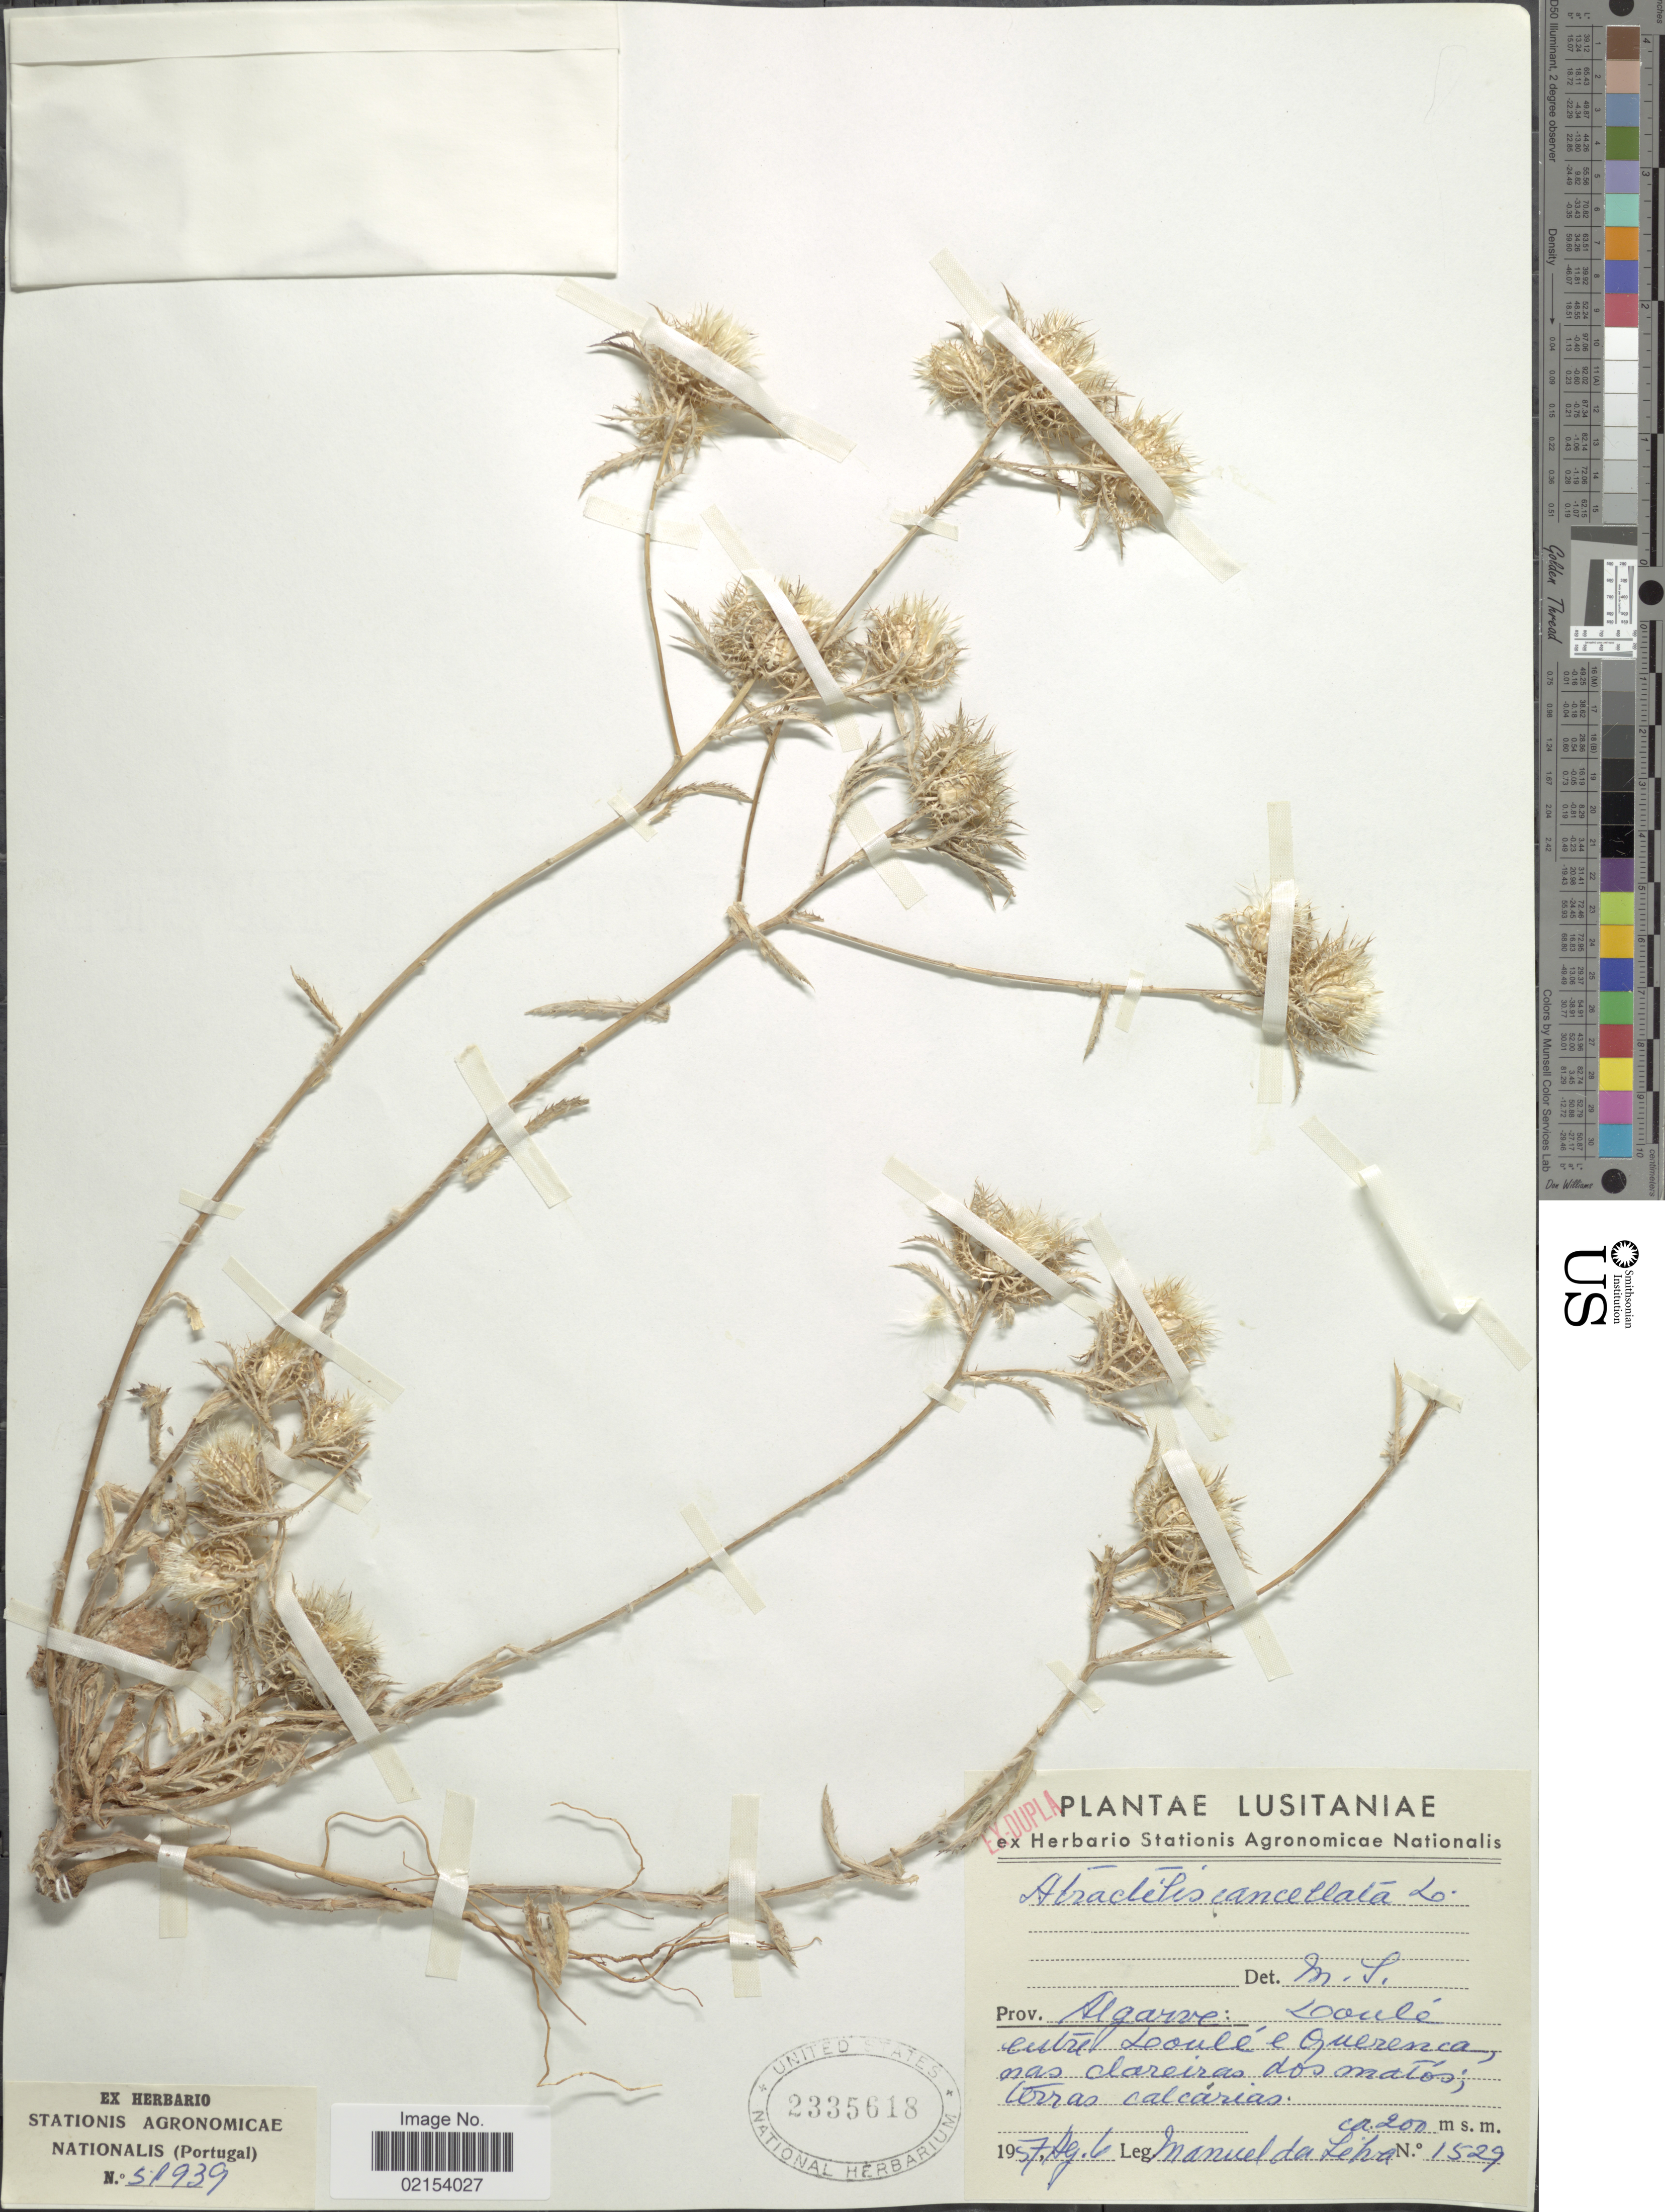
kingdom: Plantae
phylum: Tracheophyta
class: Magnoliopsida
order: Asterales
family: Asteraceae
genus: Atractylis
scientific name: Atractylis cancellata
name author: L.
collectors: M. Da Silva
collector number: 1529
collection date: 1957-08-06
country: Portugal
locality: Prov. Algarve. Doule entre Doule e Querenca, nas clareiras dos matos cerras calcaires. Lusitaniae [interpreted]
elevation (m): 200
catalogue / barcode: US 2335618